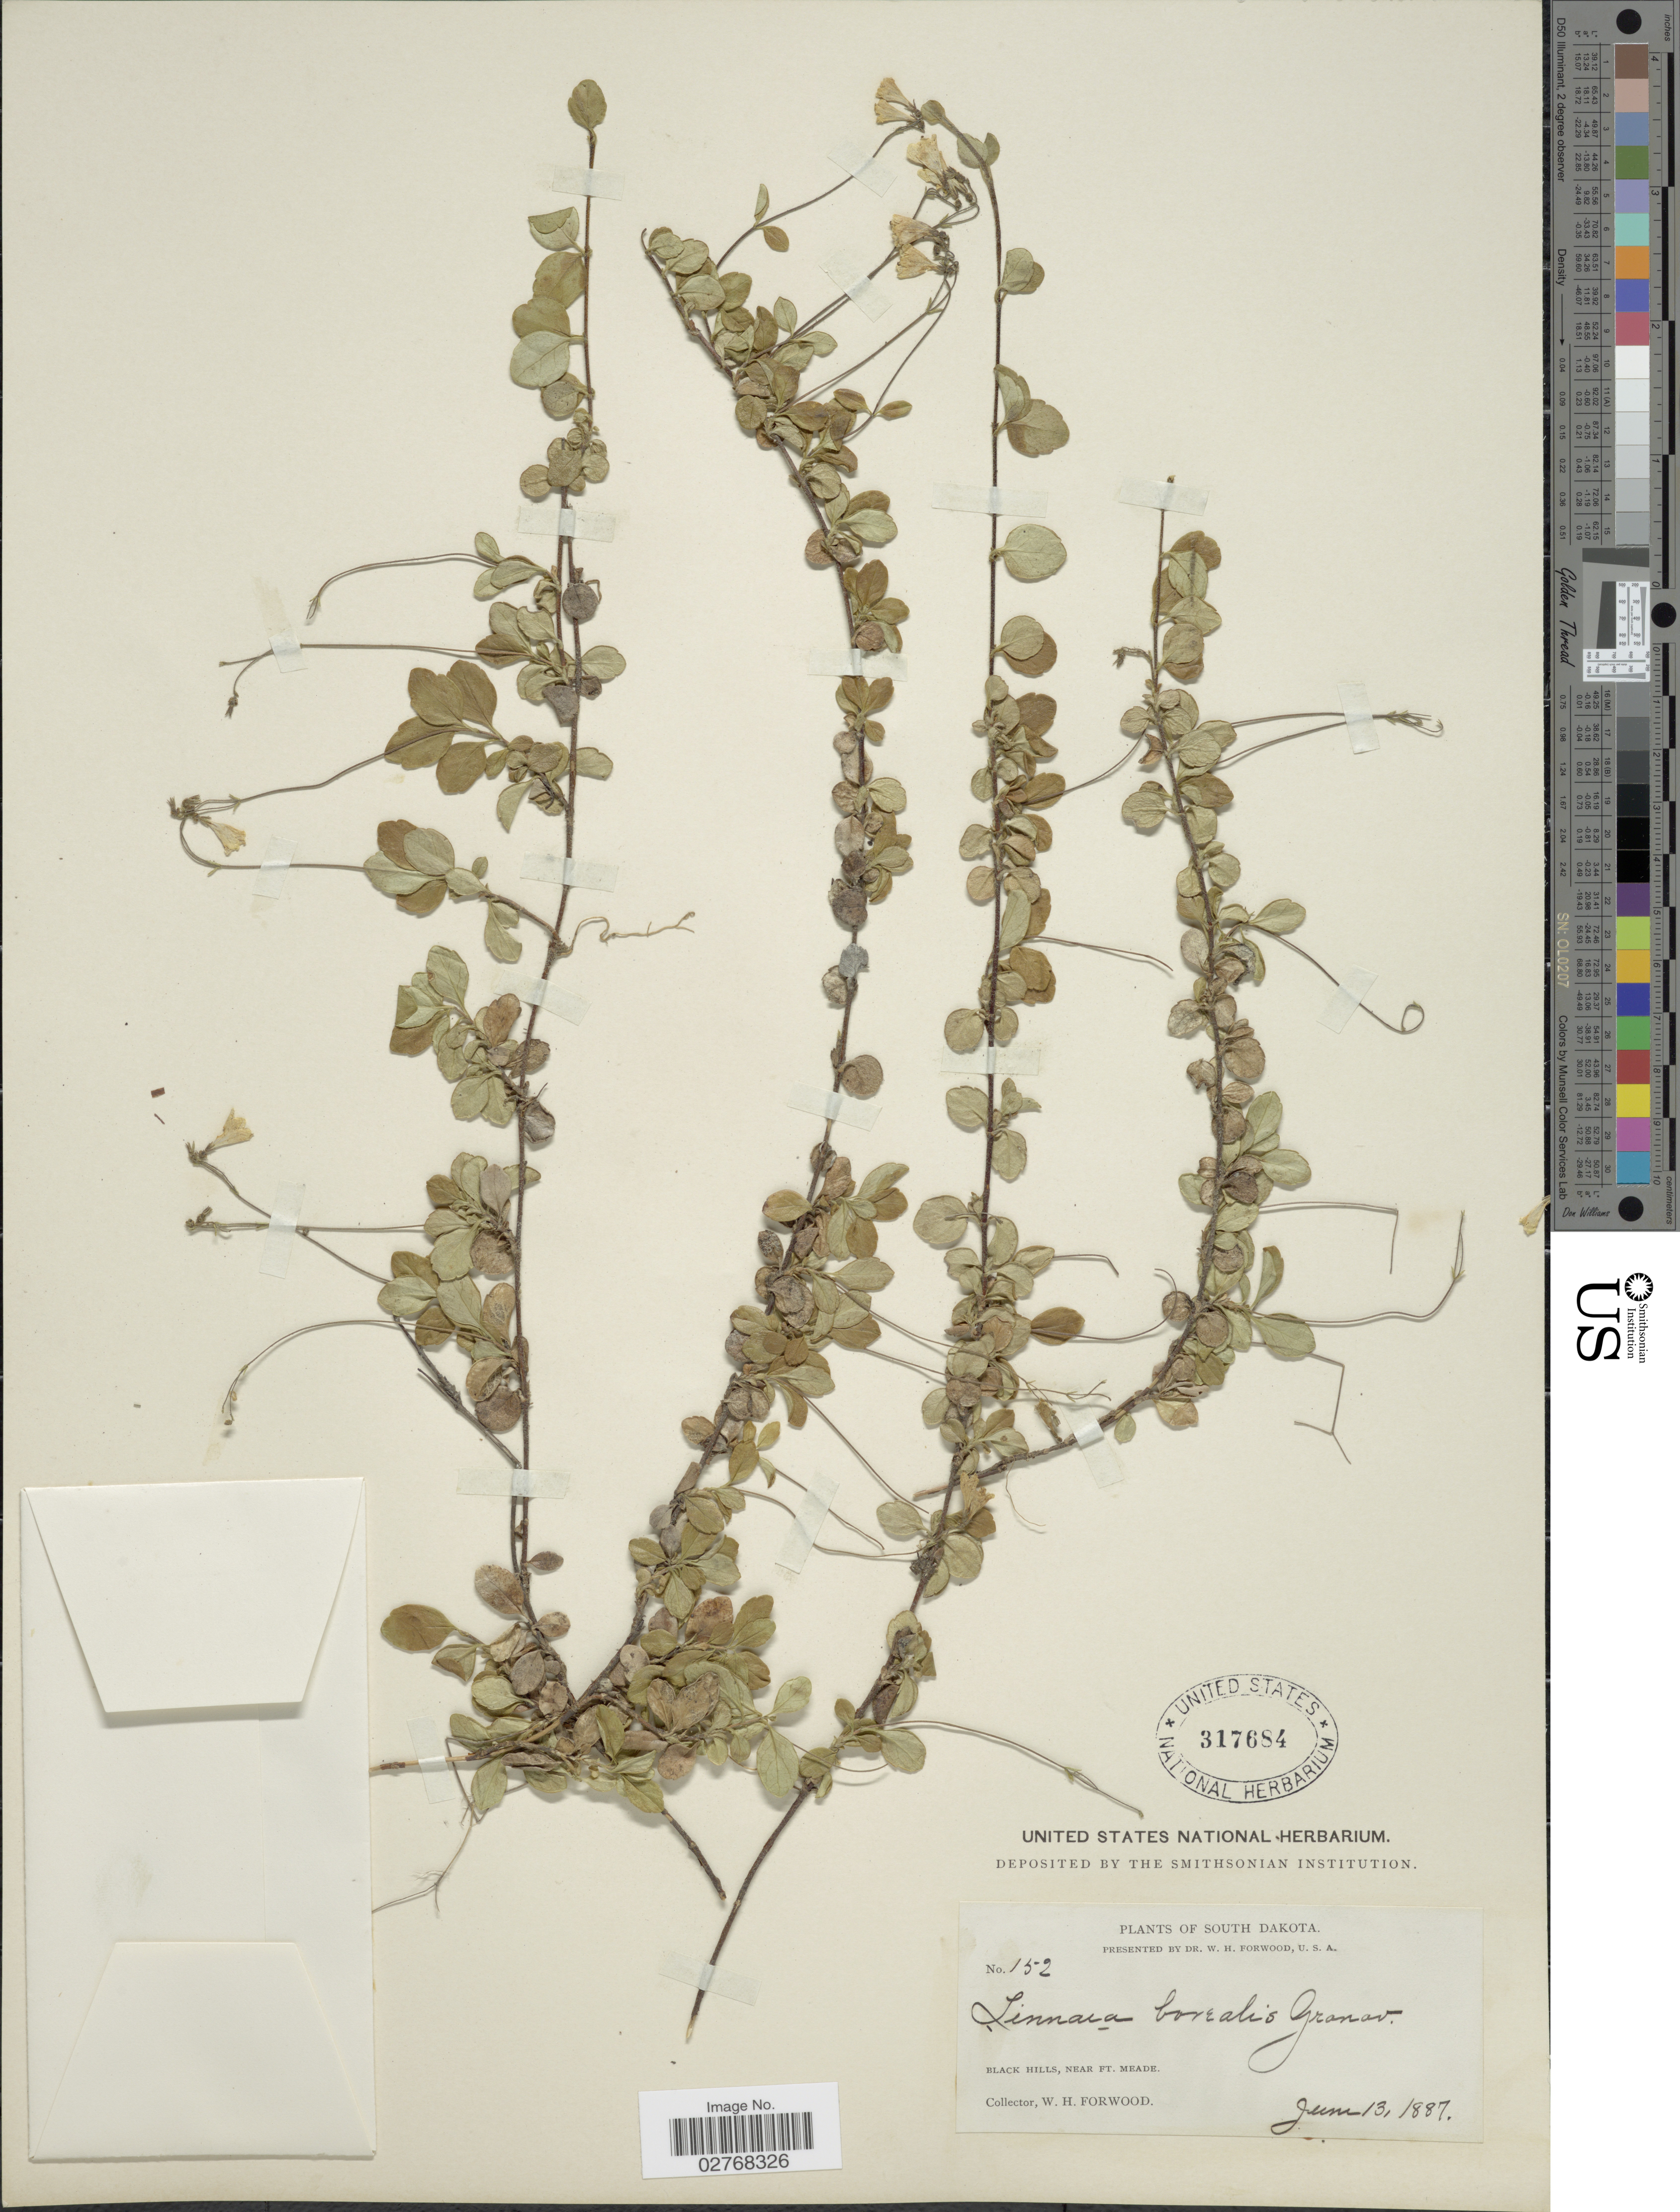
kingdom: Plantae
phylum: Tracheophyta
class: Magnoliopsida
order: Dipsacales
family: Caprifoliaceae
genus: Linnaea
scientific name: Linnaea borealis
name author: L.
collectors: W. Forwood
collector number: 152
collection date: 1887-06-13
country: United States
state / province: South Dakota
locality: Black Hills, near Ft. Meade.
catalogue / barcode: US 317684